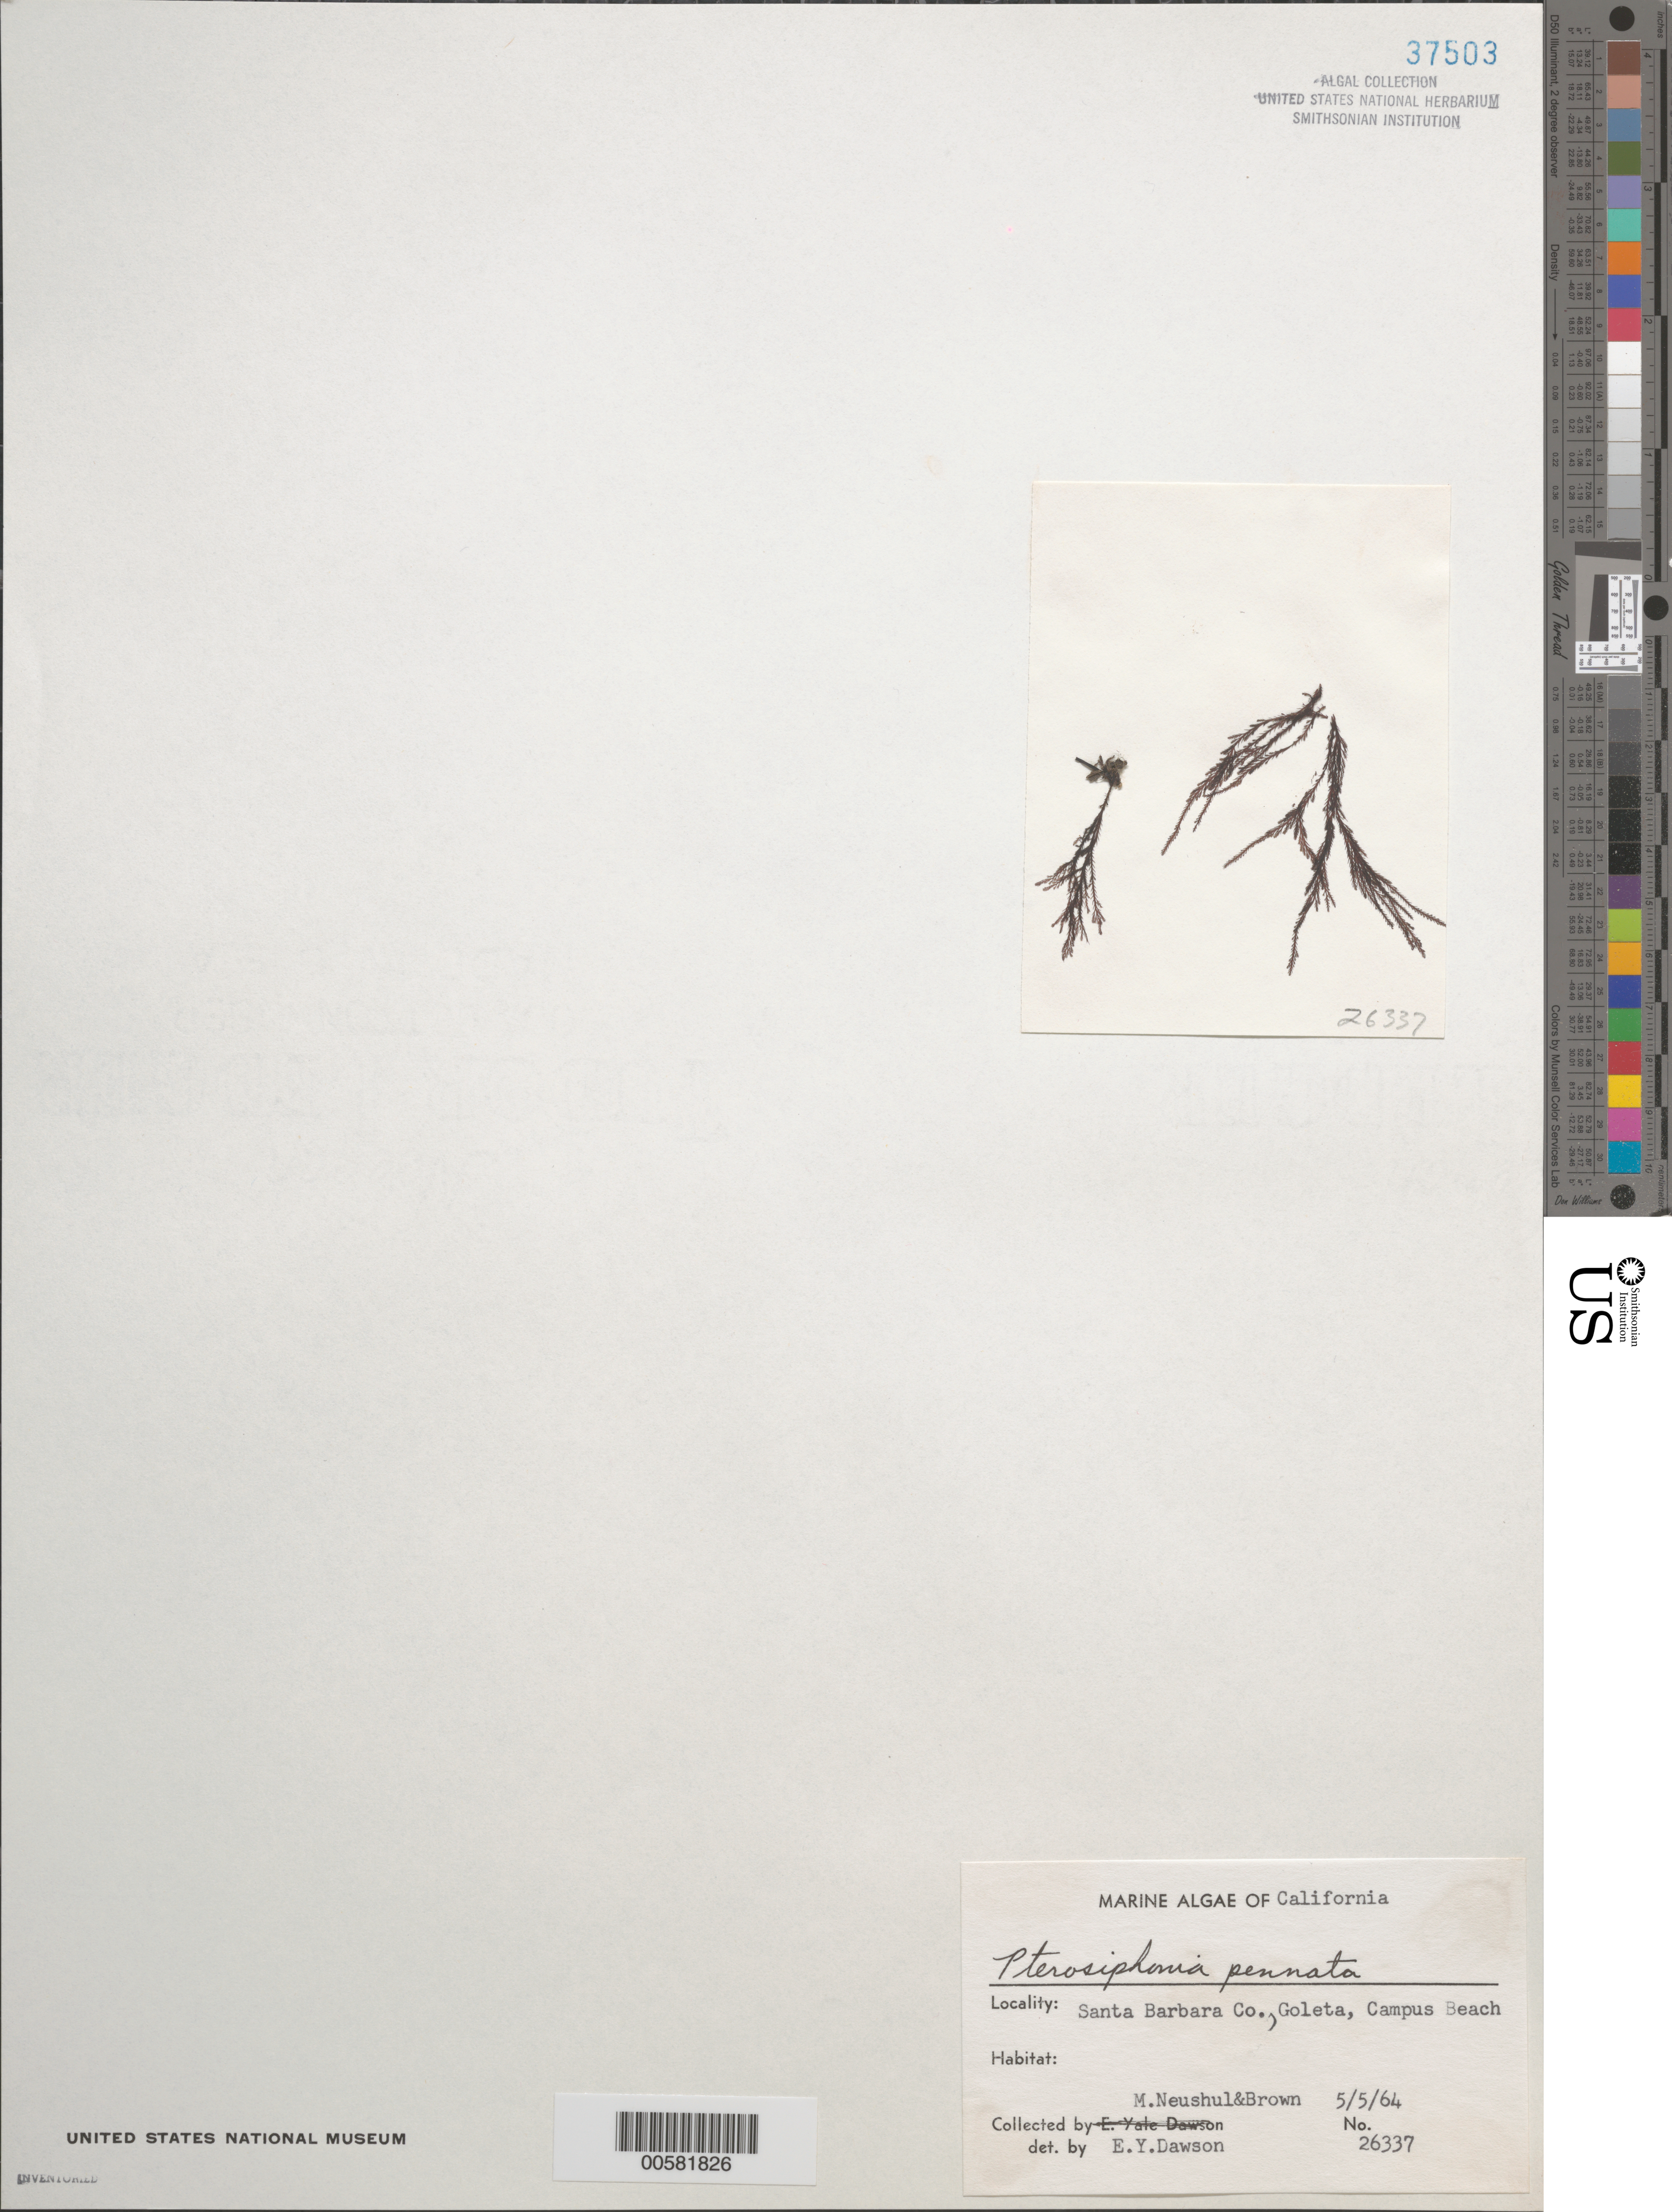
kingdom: Plantae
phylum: Rhodophyta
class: Florideophyceae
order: Ceramiales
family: Rhodomelaceae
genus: Xiphosiphonia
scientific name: Xiphosiphonia pennata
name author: (C. Agardh) Savoie & G.W. Saunders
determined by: Algae name updating Project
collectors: M. Neushul & D. Brown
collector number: EYD 26337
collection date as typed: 05 May 1964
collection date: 1964-05-05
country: United States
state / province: California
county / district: Santa Barbara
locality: Campus Beach, Goleta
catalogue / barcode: US 37503